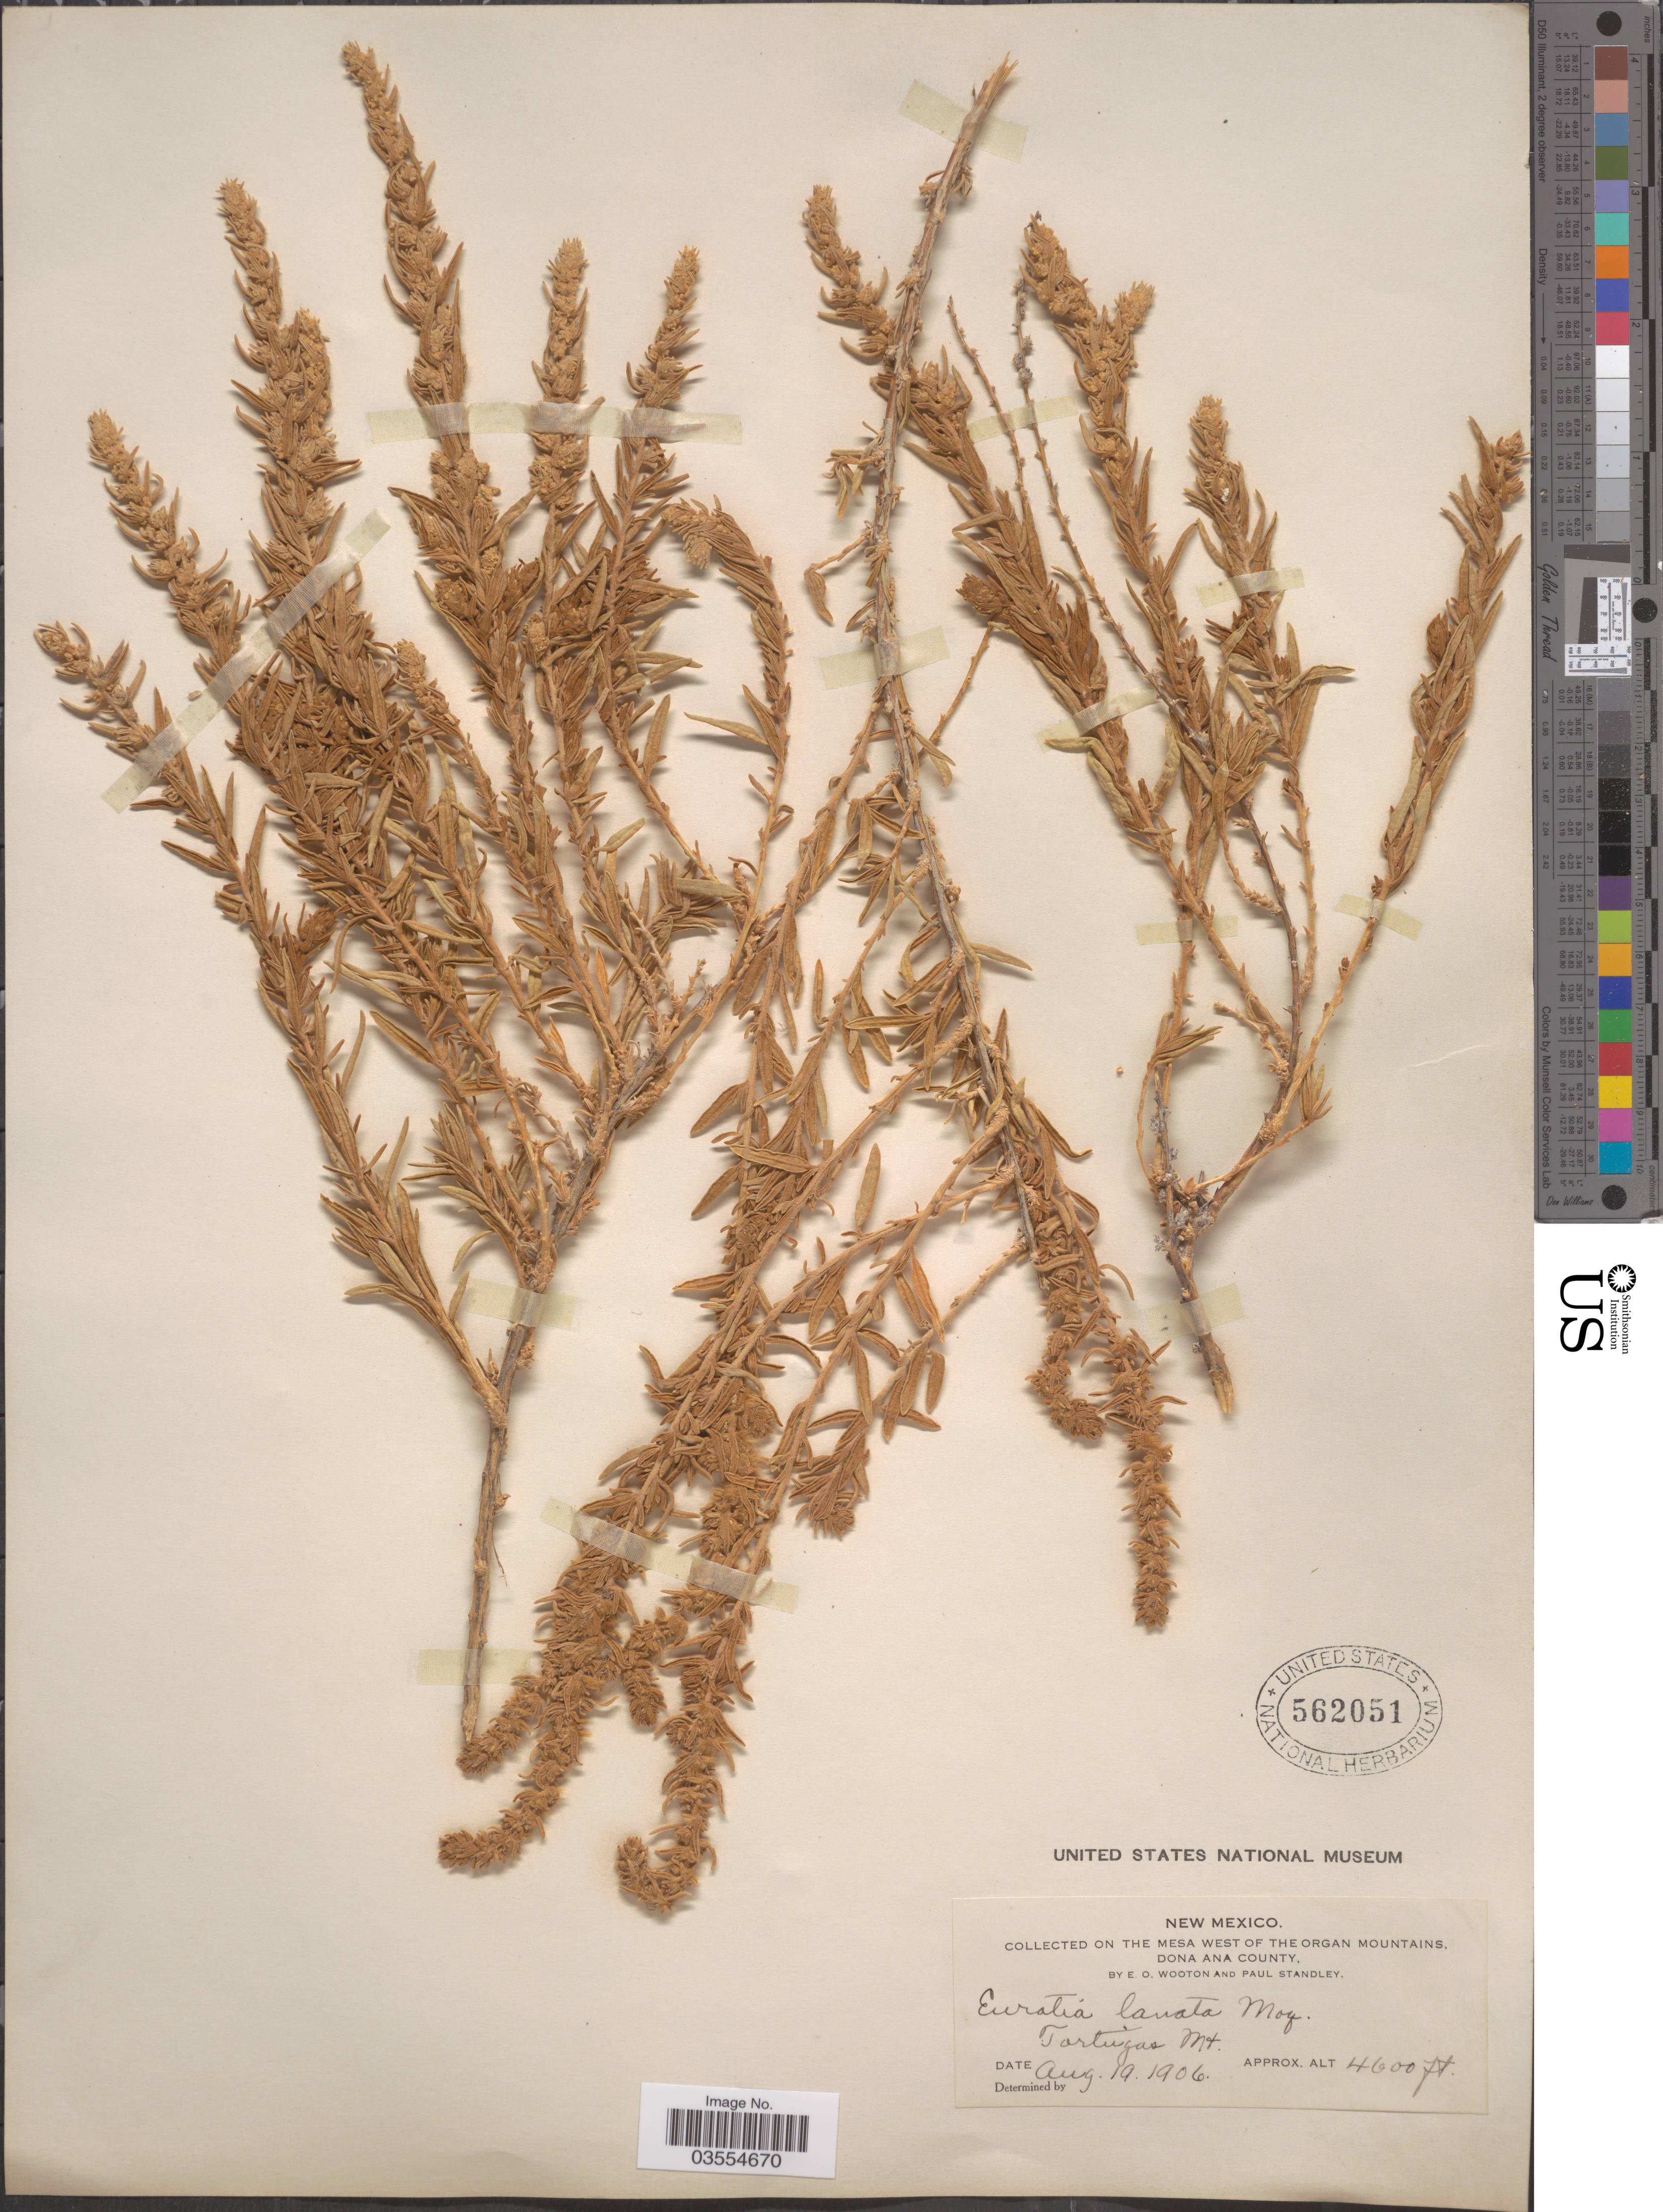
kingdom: Plantae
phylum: Tracheophyta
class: Magnoliopsida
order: Caryophyllales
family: Amaranthaceae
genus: Krascheninnikovia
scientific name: Krascheninnikovia lanata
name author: (Pursh) A. Meeuse & A.Smit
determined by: U.S. National Herbarium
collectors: E. O. Wooton & P. C. Standley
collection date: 1906-08-19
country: United States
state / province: New Mexico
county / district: Dona Ana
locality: On the Mesa West of the Organ Mountains, Dona Ana County. Tortugas Mt.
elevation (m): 1402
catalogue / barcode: US 562051